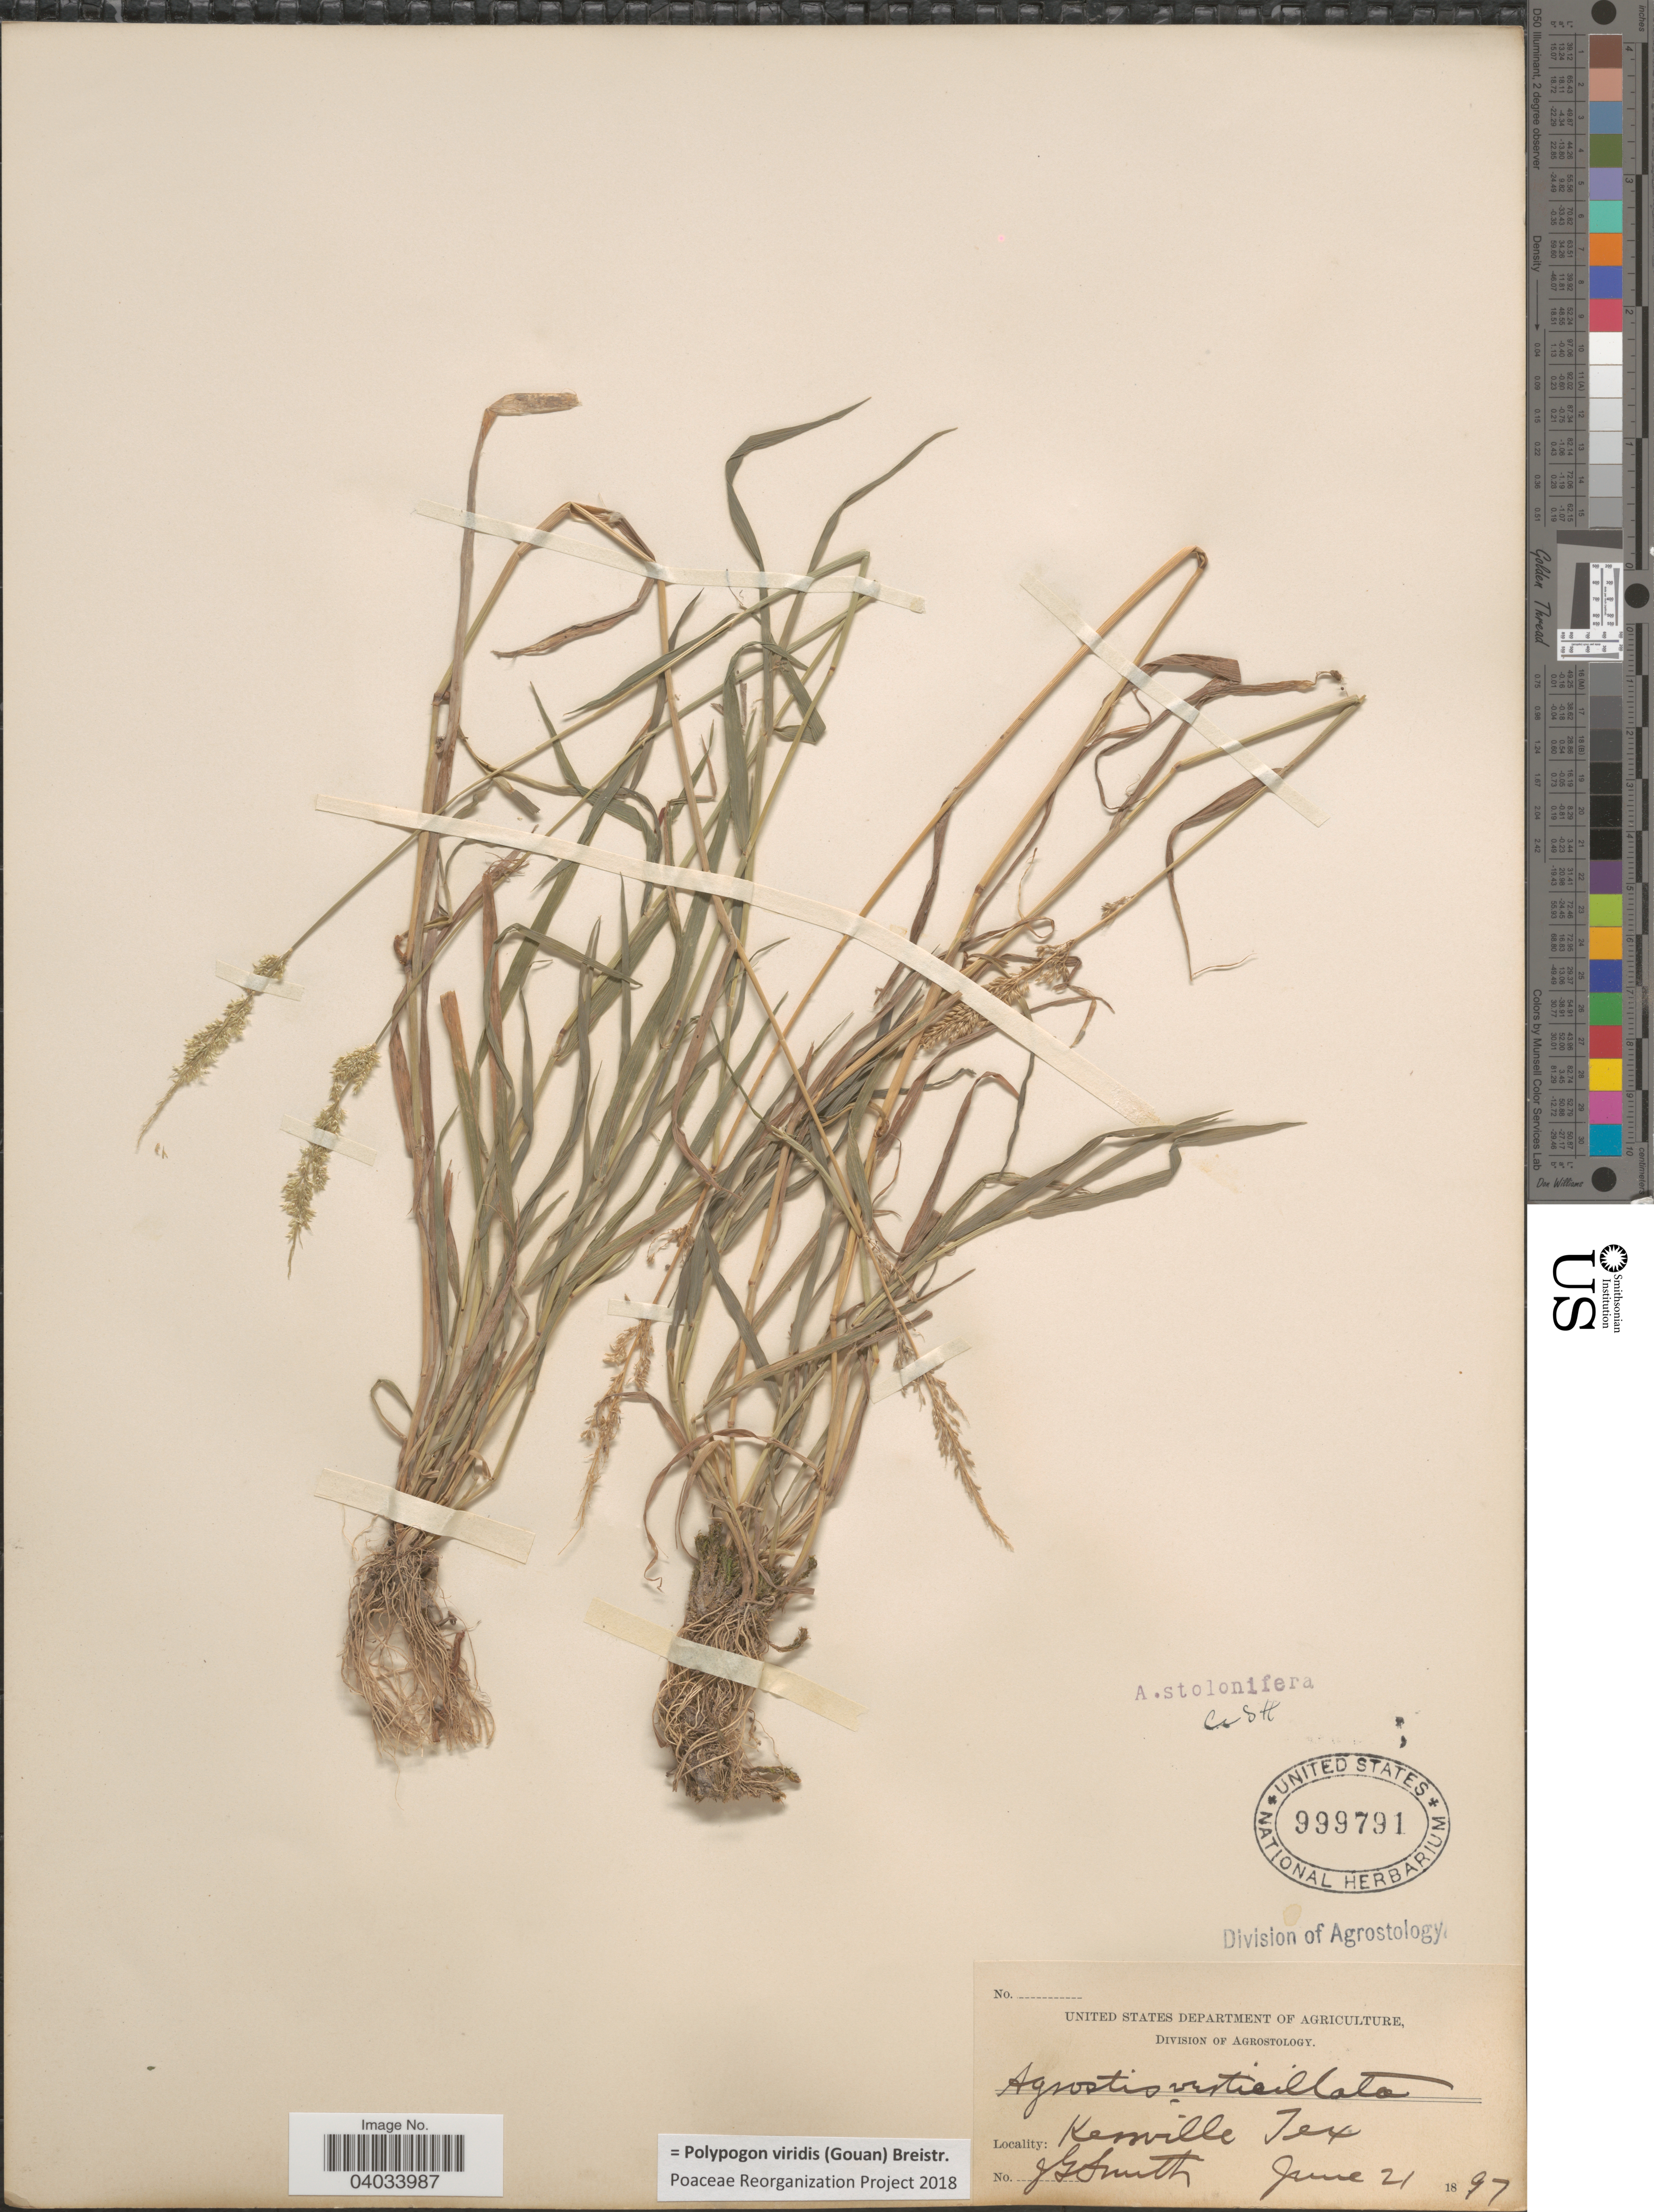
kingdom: Plantae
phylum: Tracheophyta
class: Liliopsida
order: Poales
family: Poaceae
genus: Polypogon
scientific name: Polypogon viridis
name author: (Gouan) Breistroffer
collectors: J. G. Smith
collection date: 1897-06-21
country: United States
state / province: Texas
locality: Kerrville.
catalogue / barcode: US 999791